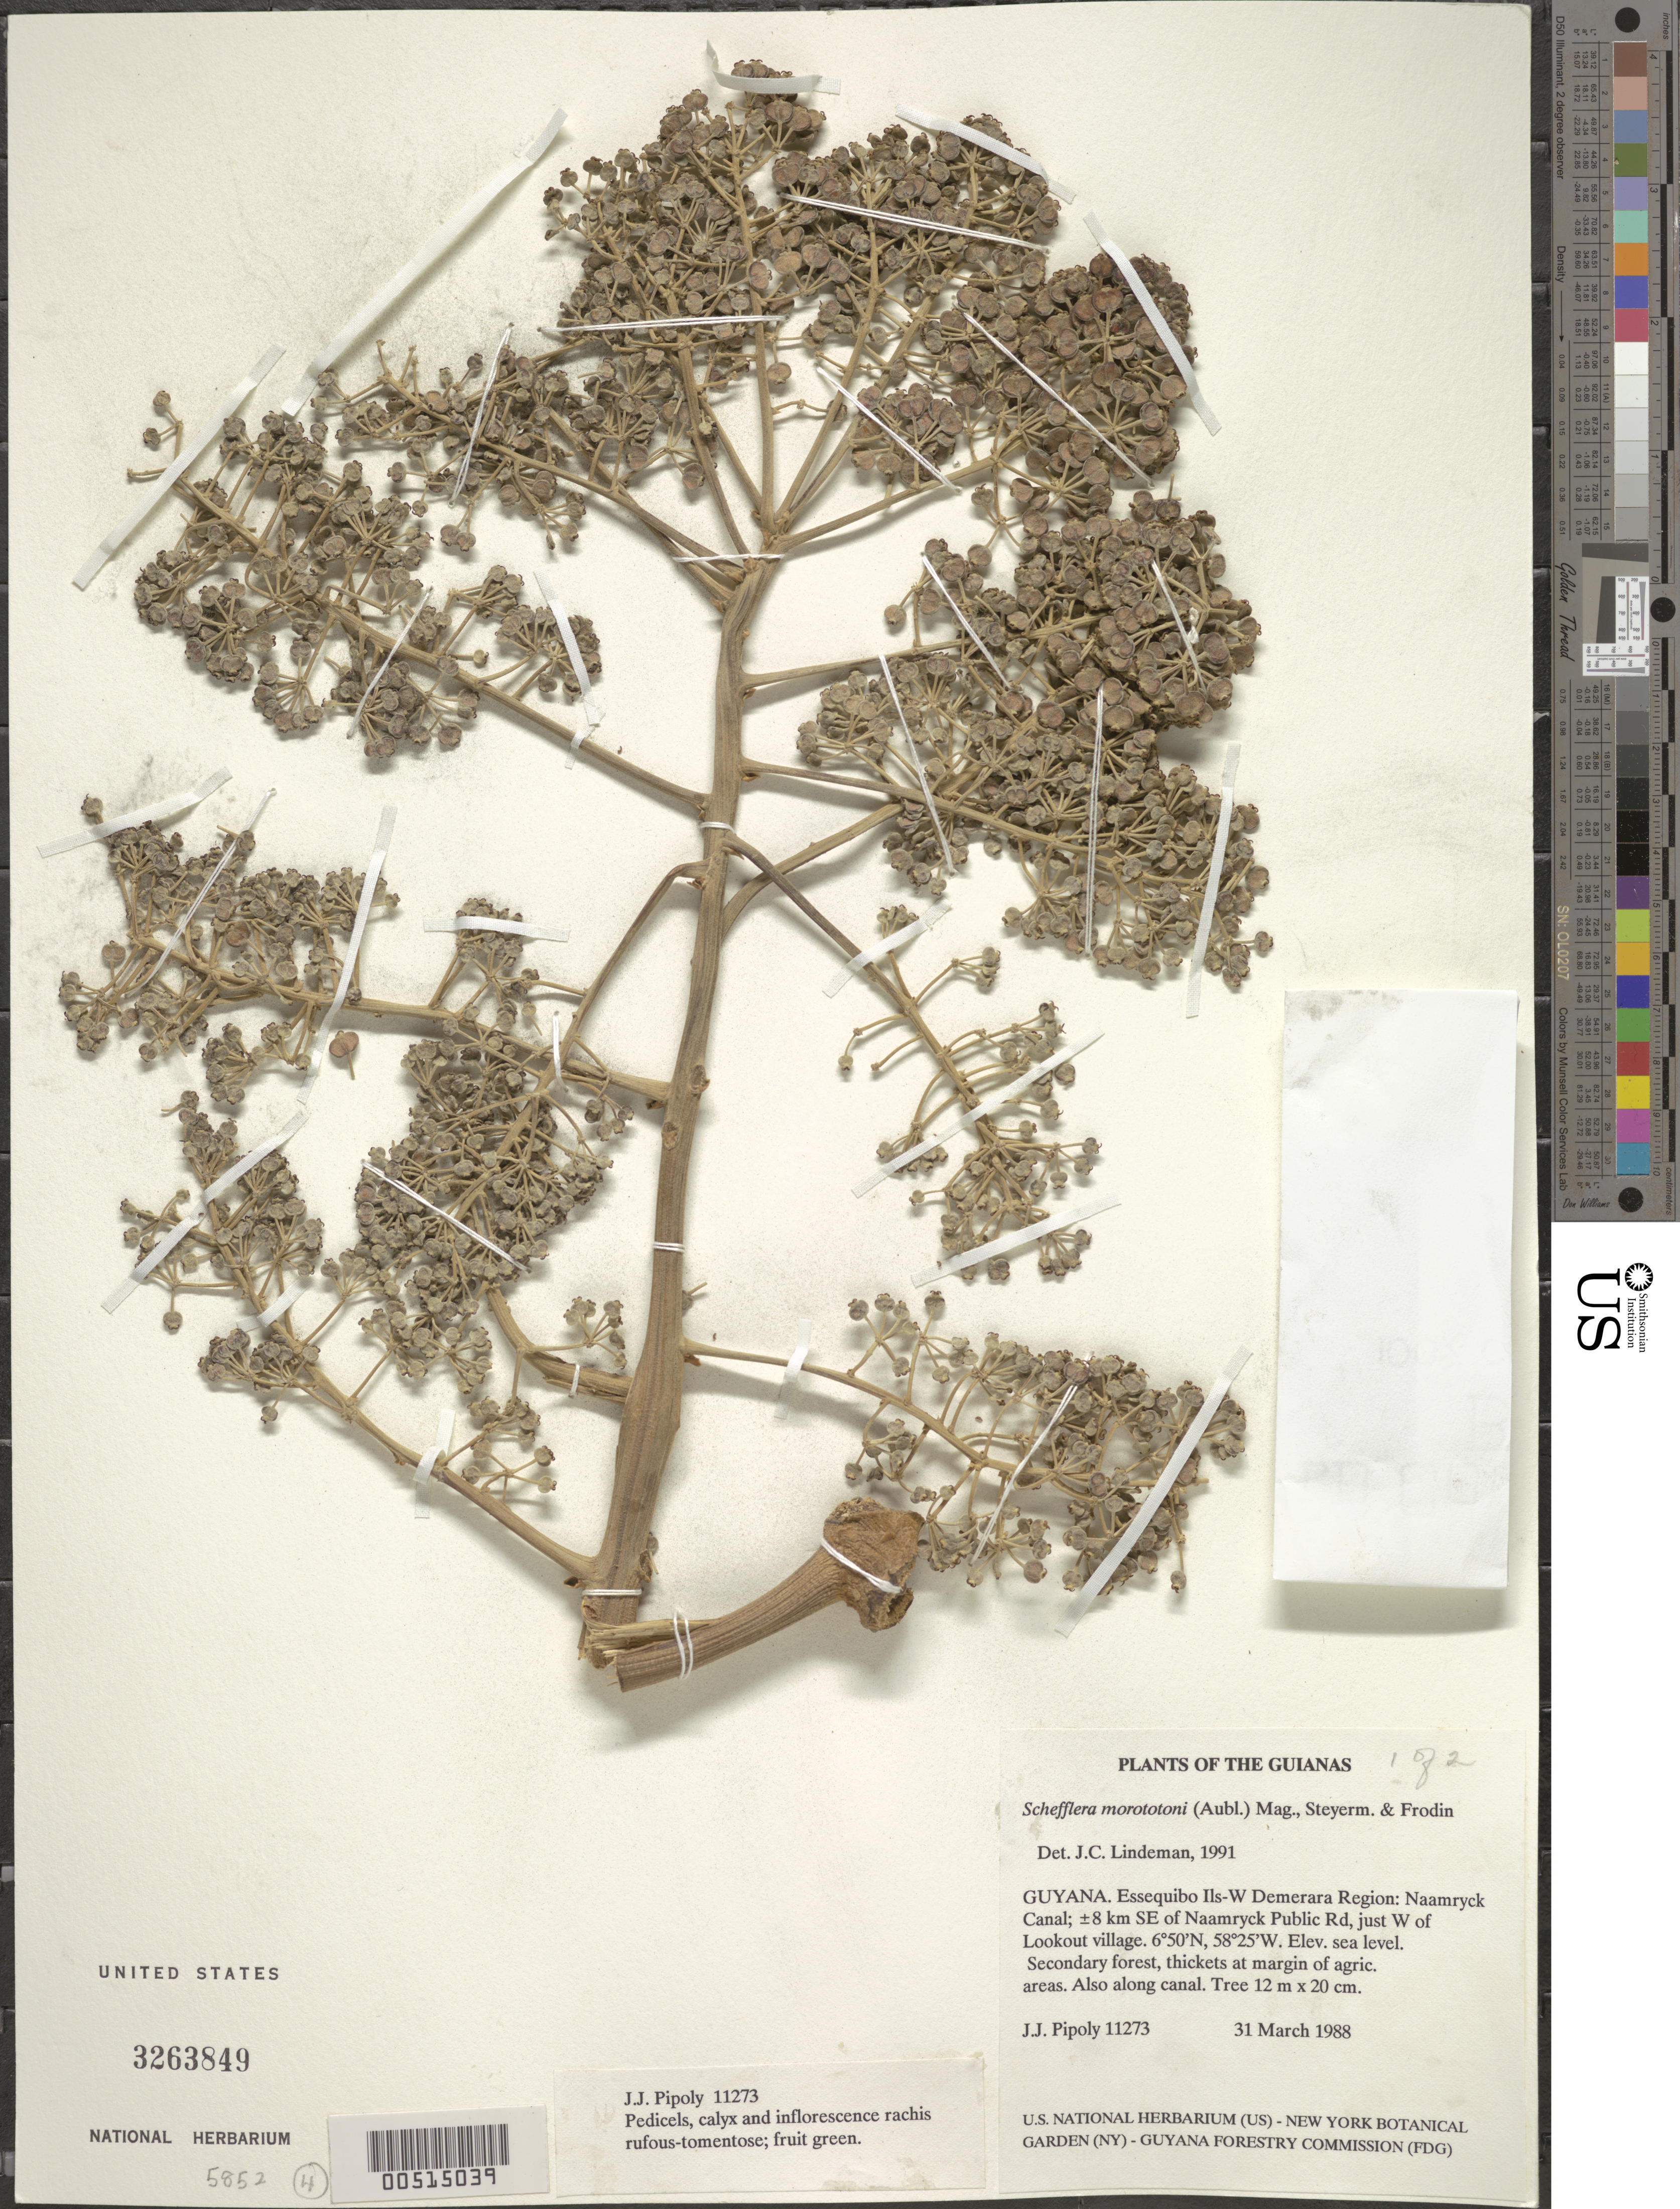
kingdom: Plantae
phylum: Tracheophyta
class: Magnoliopsida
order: Apiales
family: Araliaceae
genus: Schefflera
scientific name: Schefflera morototoni (Aubl.) Maguire, Steyerm. & Frodin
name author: (Aubl.) Maguire et al.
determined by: Lindeman, J. C.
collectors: J. J. Pipoly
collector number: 11273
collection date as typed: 31 March 1987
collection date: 1987-03-31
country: Guyana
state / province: Essequibo Isl-W. Demerara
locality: Naamryck Canal; ±8 km SE of Naamryck Public Rd, just W of Lookout village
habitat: Secondary forest, thickets at margin of agric. areas. Also along canal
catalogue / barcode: US 2363850